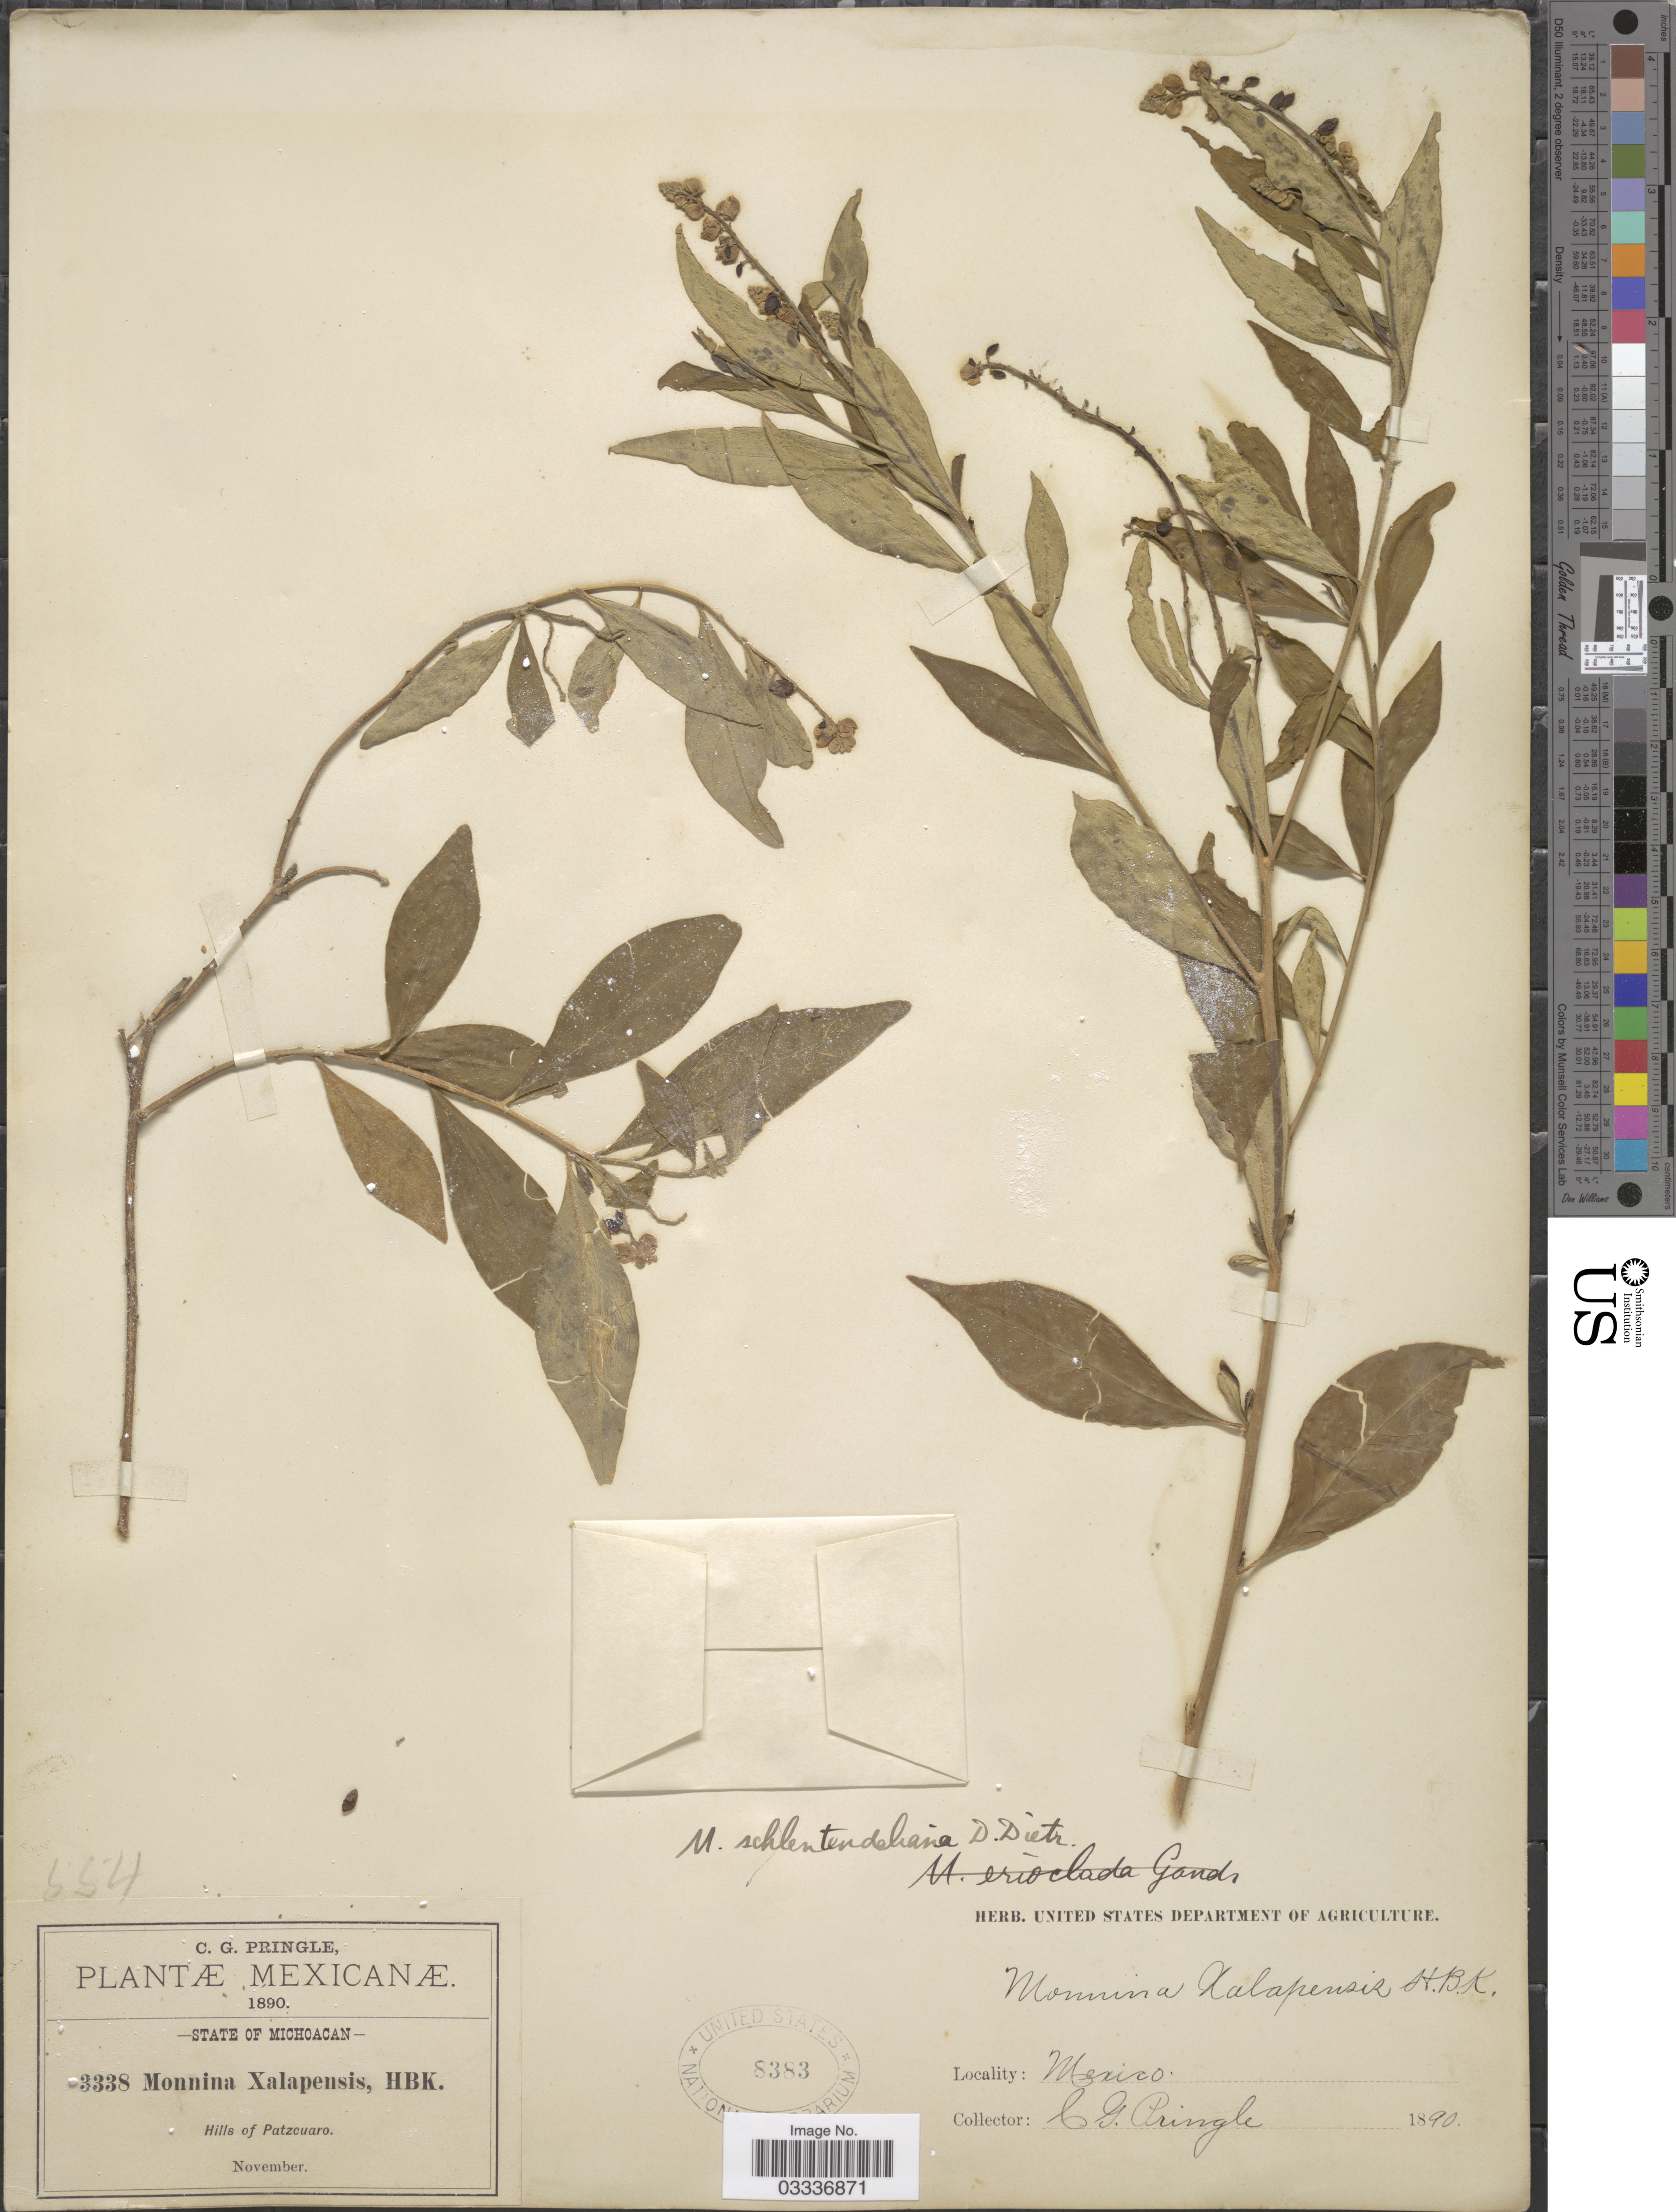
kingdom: Plantae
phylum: Tracheophyta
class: Magnoliopsida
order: Fabales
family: Polygalaceae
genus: Monnina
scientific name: Monnina schlechtendaliana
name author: D. Dietr.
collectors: C. G. Pringle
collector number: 3338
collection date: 1890-11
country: Mexico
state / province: Michoacán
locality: Hills of Patzcuaro.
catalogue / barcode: US 8383